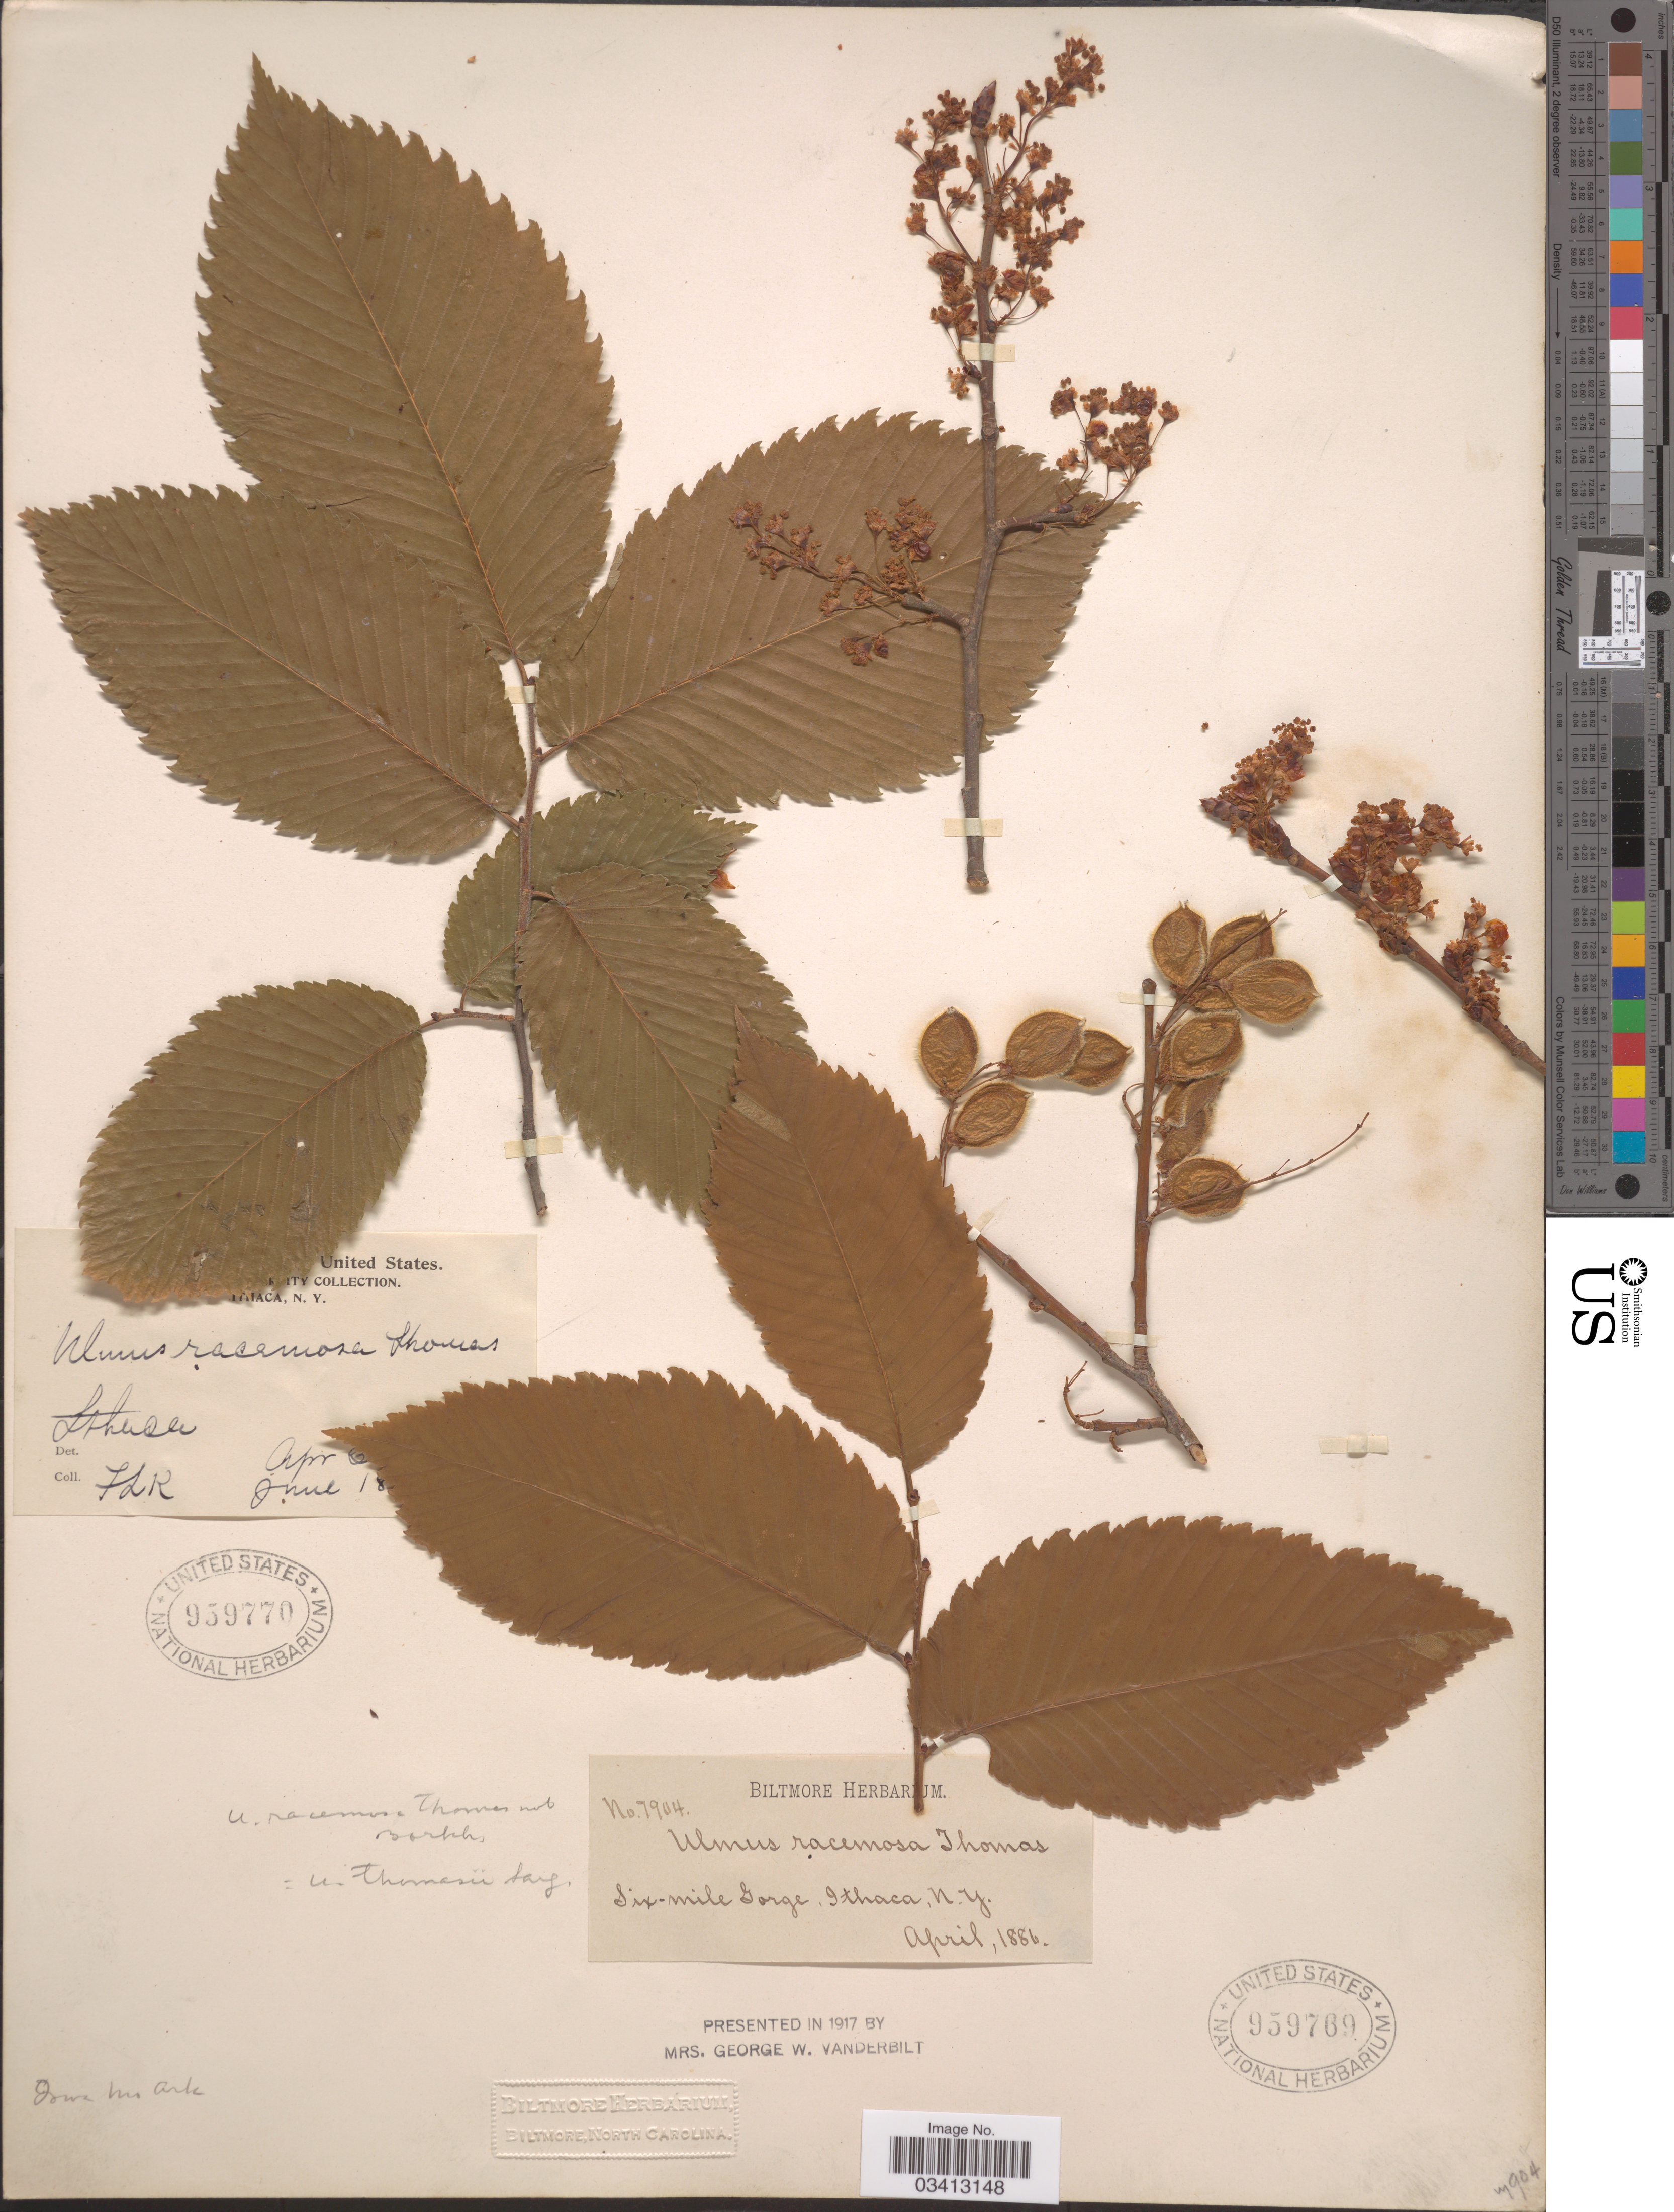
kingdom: Plantae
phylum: Tracheophyta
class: Magnoliopsida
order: Rosales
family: Ulmaceae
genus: Ulmus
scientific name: Ulmus thomasii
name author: Sarg.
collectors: F. L. K.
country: United States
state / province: New York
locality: Ithaca.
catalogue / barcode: US 959770-2